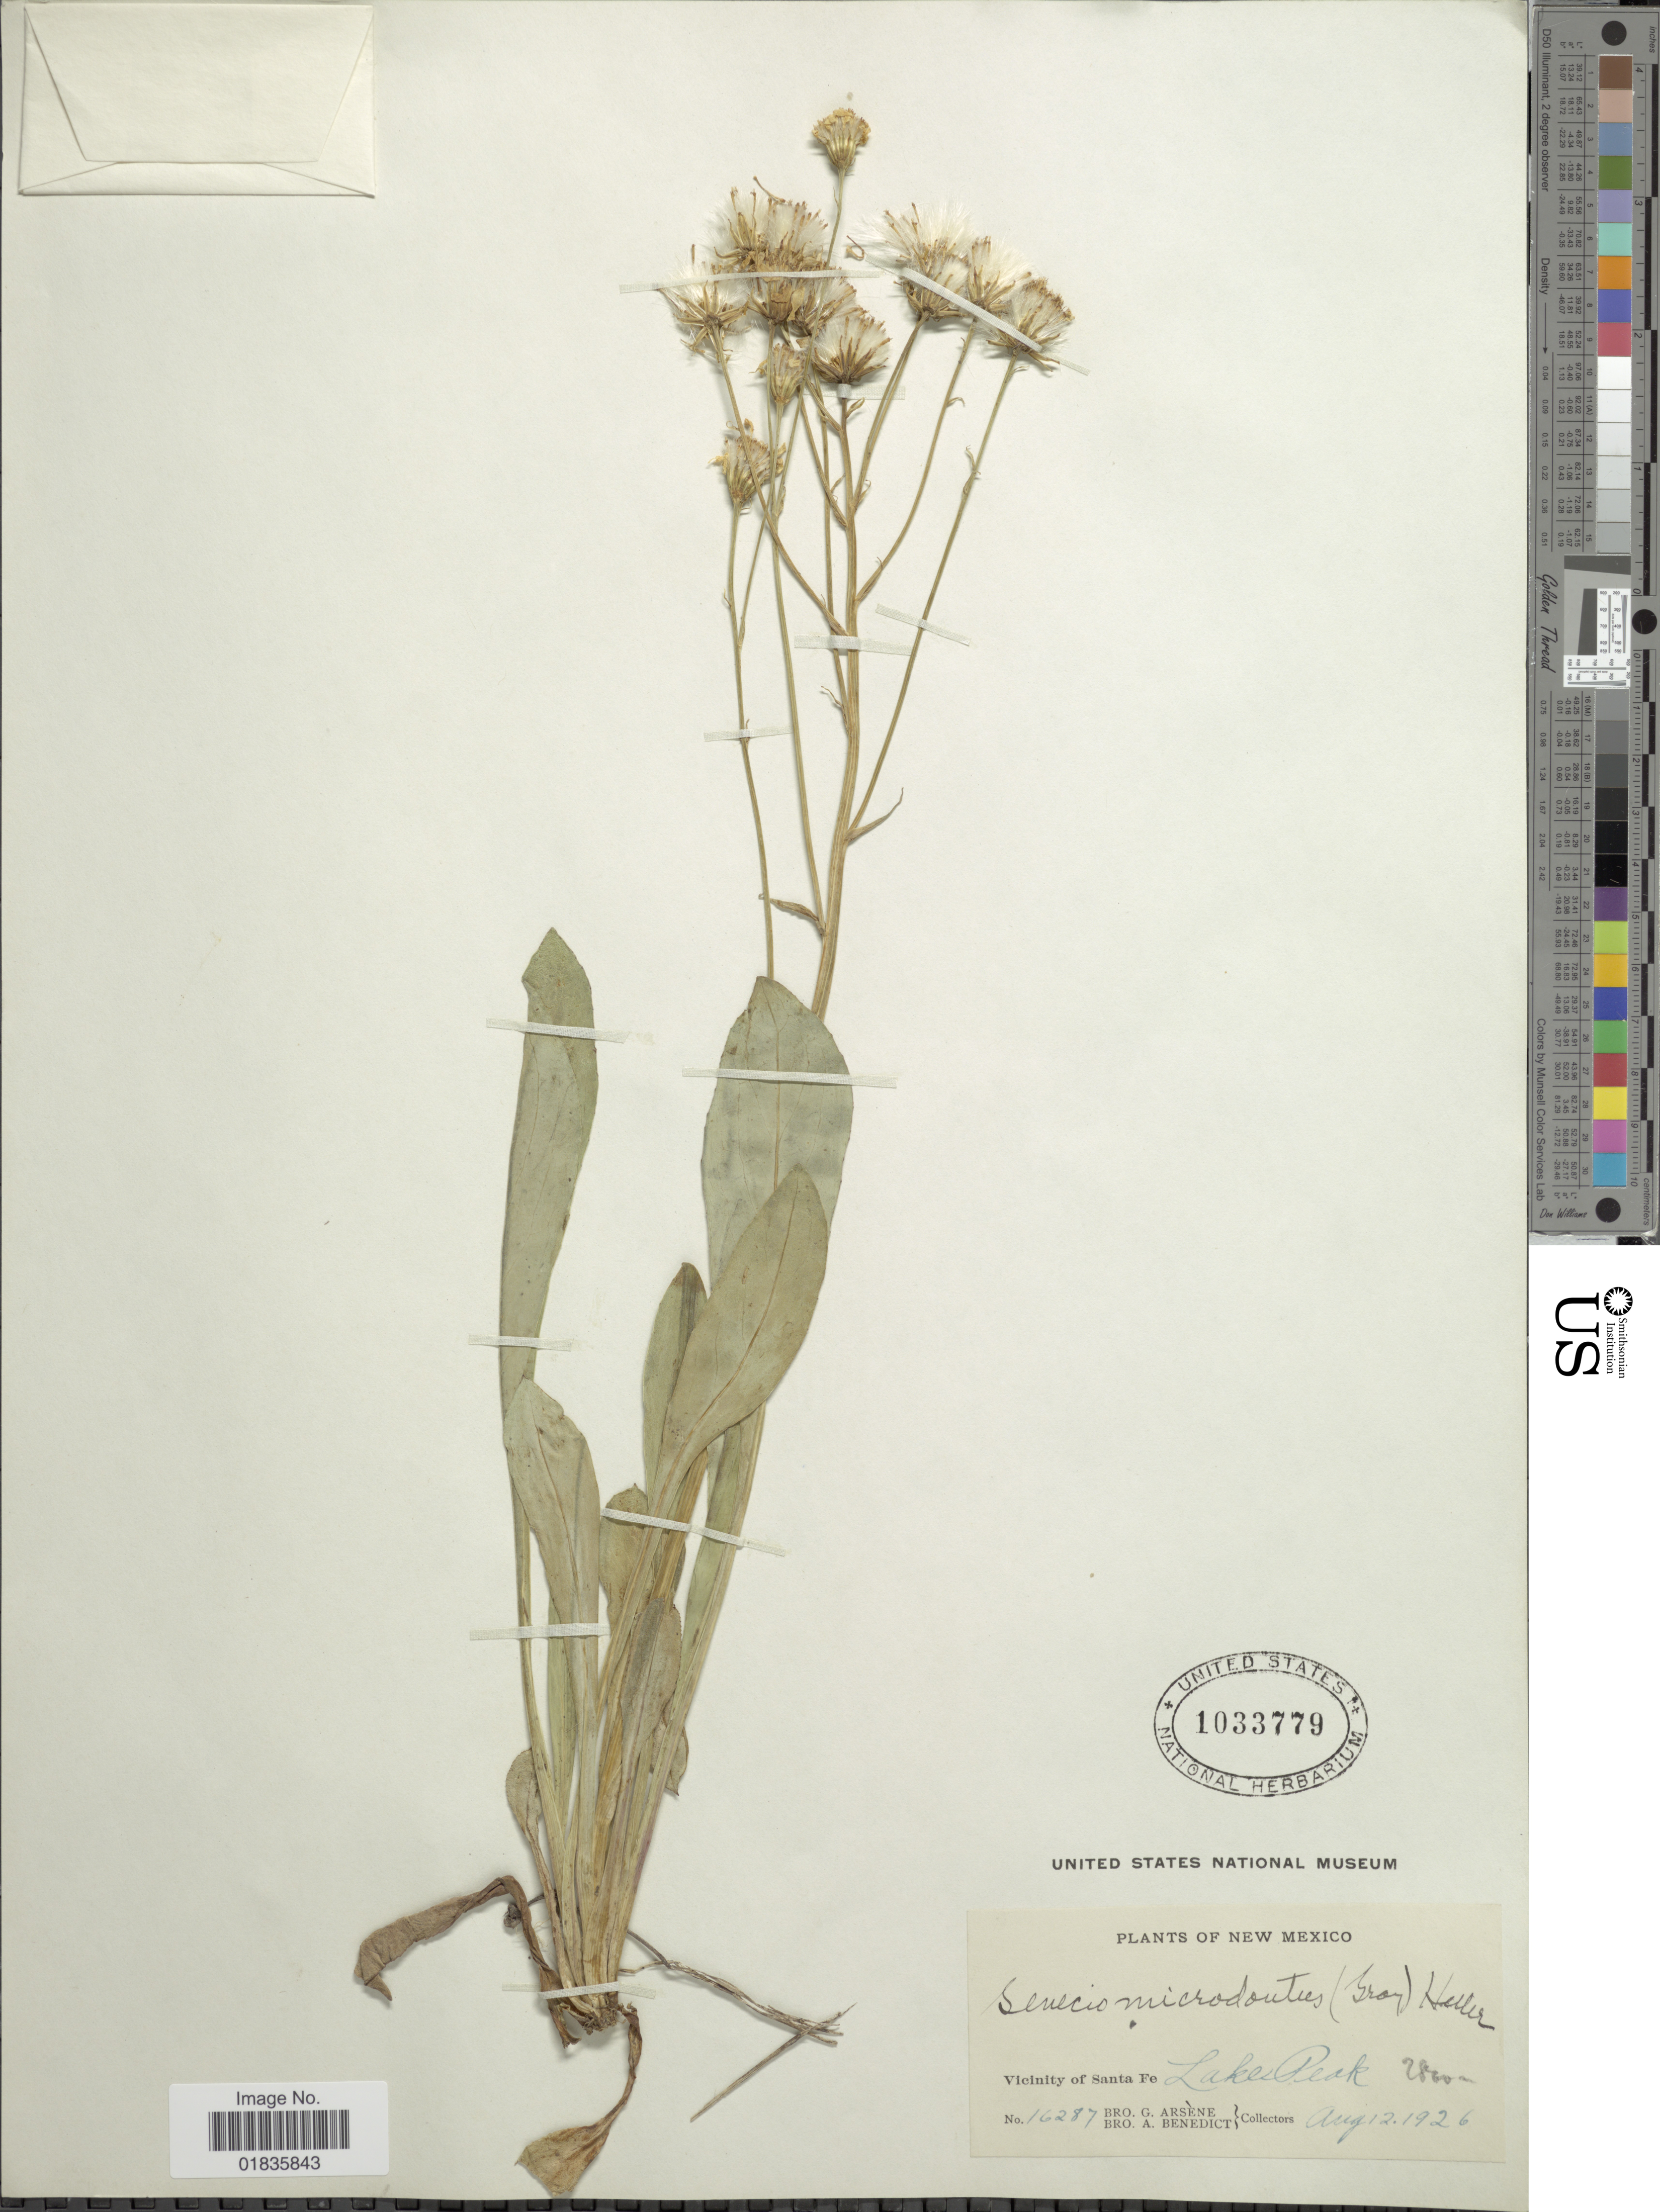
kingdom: Plantae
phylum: Tracheophyta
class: Magnoliopsida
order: Asterales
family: Asteraceae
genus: Senecio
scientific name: Senecio wootonii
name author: Greene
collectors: Bro. G. Arsène & Bro. A. Benedict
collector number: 16287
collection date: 1926-08-12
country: United States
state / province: New Mexico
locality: Vicinity of Santa Fe, Lake Peak.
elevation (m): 2800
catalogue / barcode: US 1033779